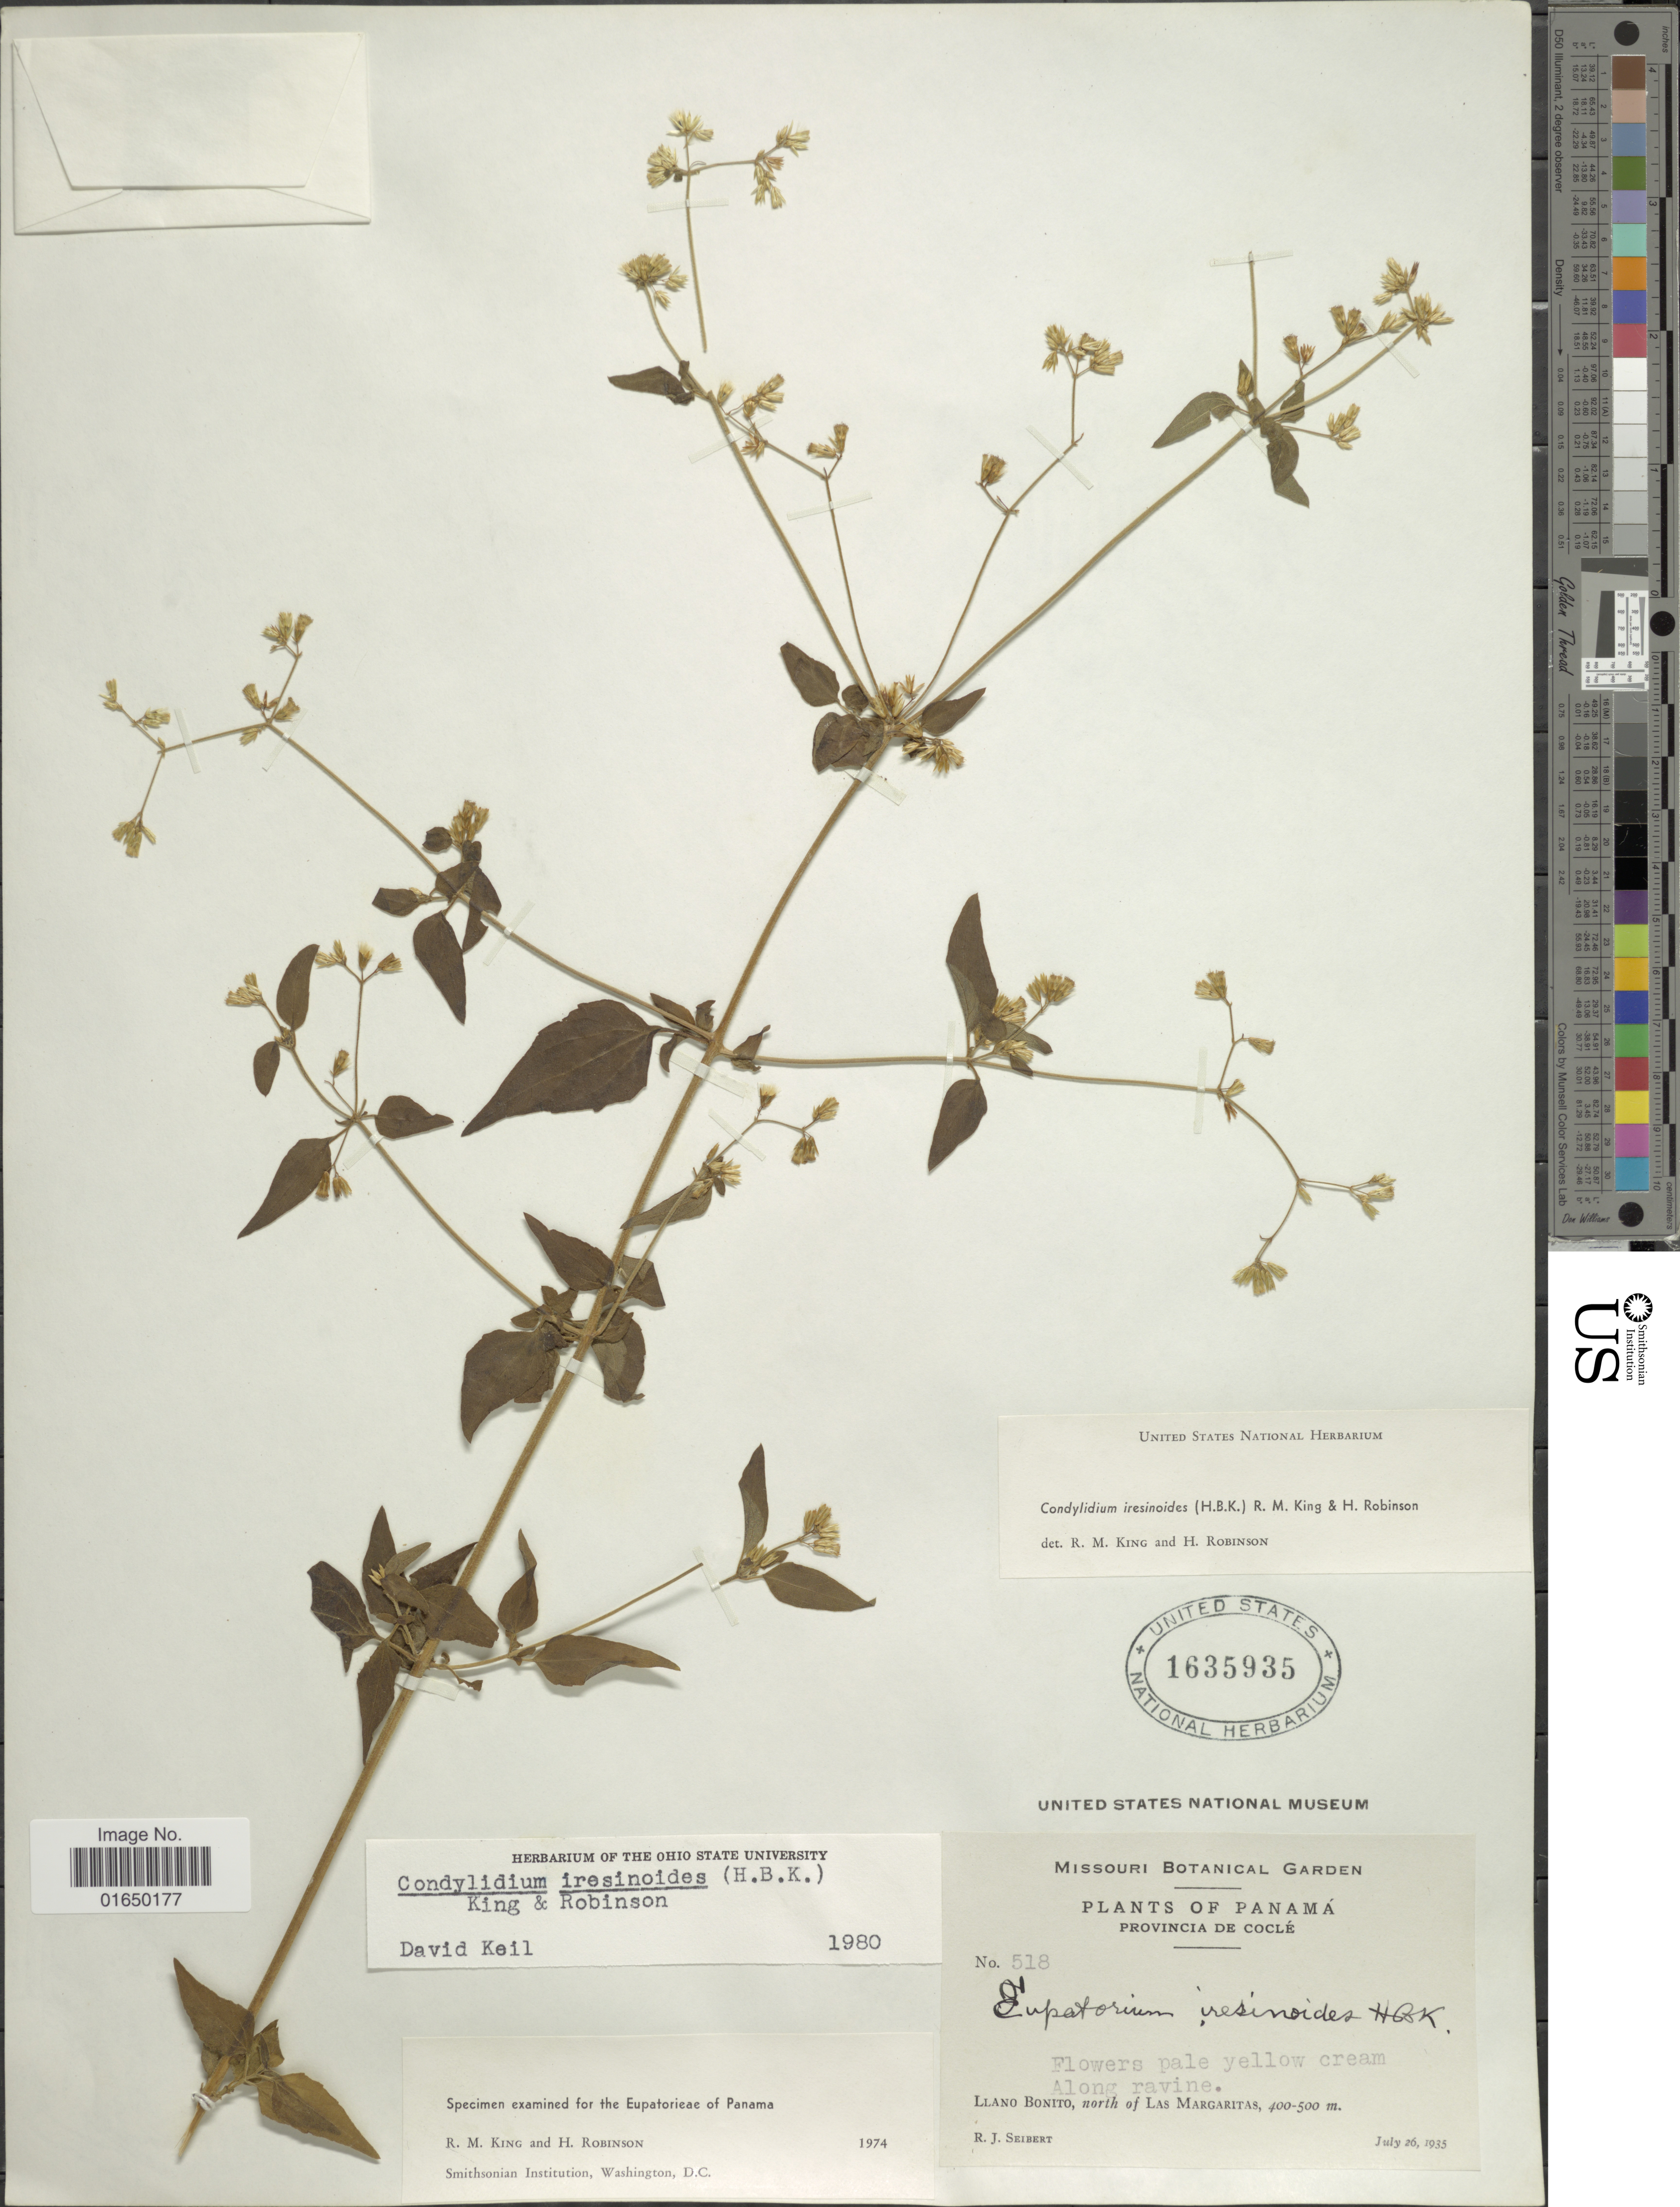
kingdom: Plantae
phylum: Tracheophyta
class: Magnoliopsida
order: Asterales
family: Asteraceae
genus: Condylidium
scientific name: Condylidium iresinoides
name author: (Kunth) R.M. King & H. Rob.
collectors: R. J. Seibert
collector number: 518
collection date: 1935-07-26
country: Panama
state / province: Coclé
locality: Along ravine, Llano Bonito, north of Las Margaritas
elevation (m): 400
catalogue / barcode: US 1635935